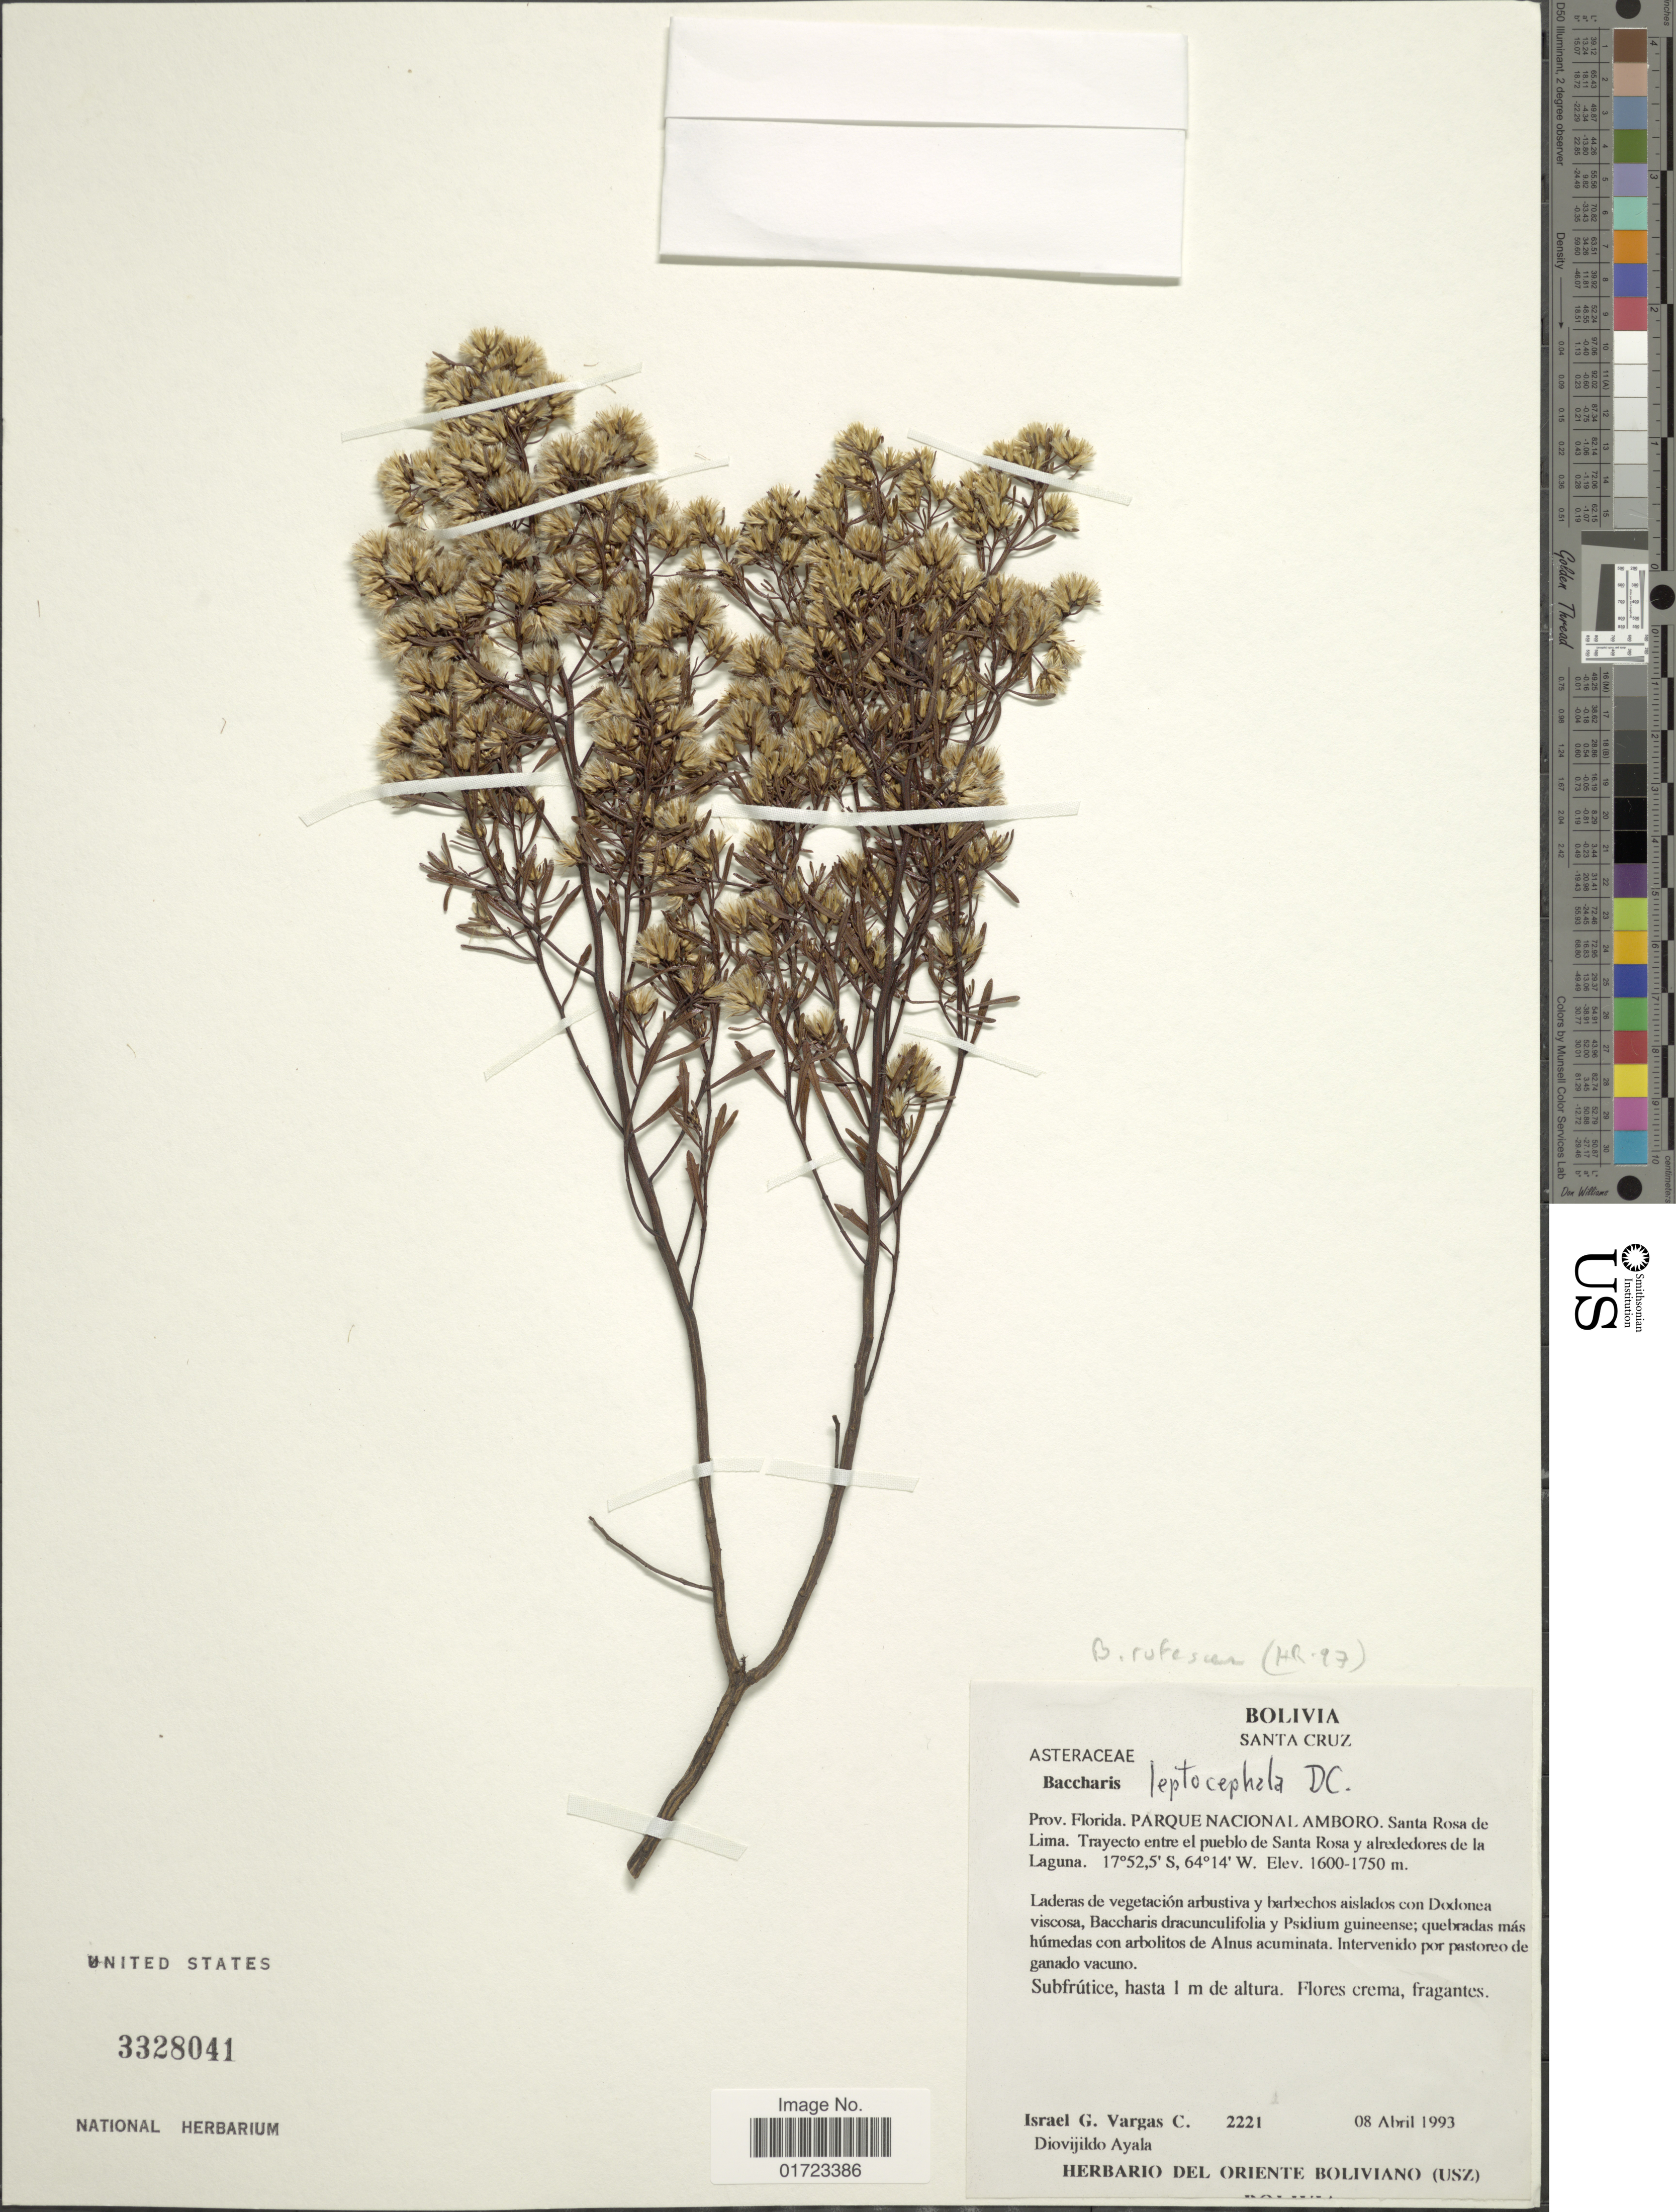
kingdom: Plantae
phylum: Tracheophyta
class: Magnoliopsida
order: Asterales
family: Asteraceae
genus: Baccharis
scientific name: Baccharis rufescens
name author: Spreng.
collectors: I. G. Vargas C. & D. Ayala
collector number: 2221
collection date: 1993-04-08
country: Bolivia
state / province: Santa Cruz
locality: Bolivia, Santa Cruz. Prov. Florida. Parwue Nacional Amboro. Santa Rosa de Lima, Trayecto entre el pueblo de Santa Rosa y alrededores de la Laguna.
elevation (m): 1600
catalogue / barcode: US 3328041